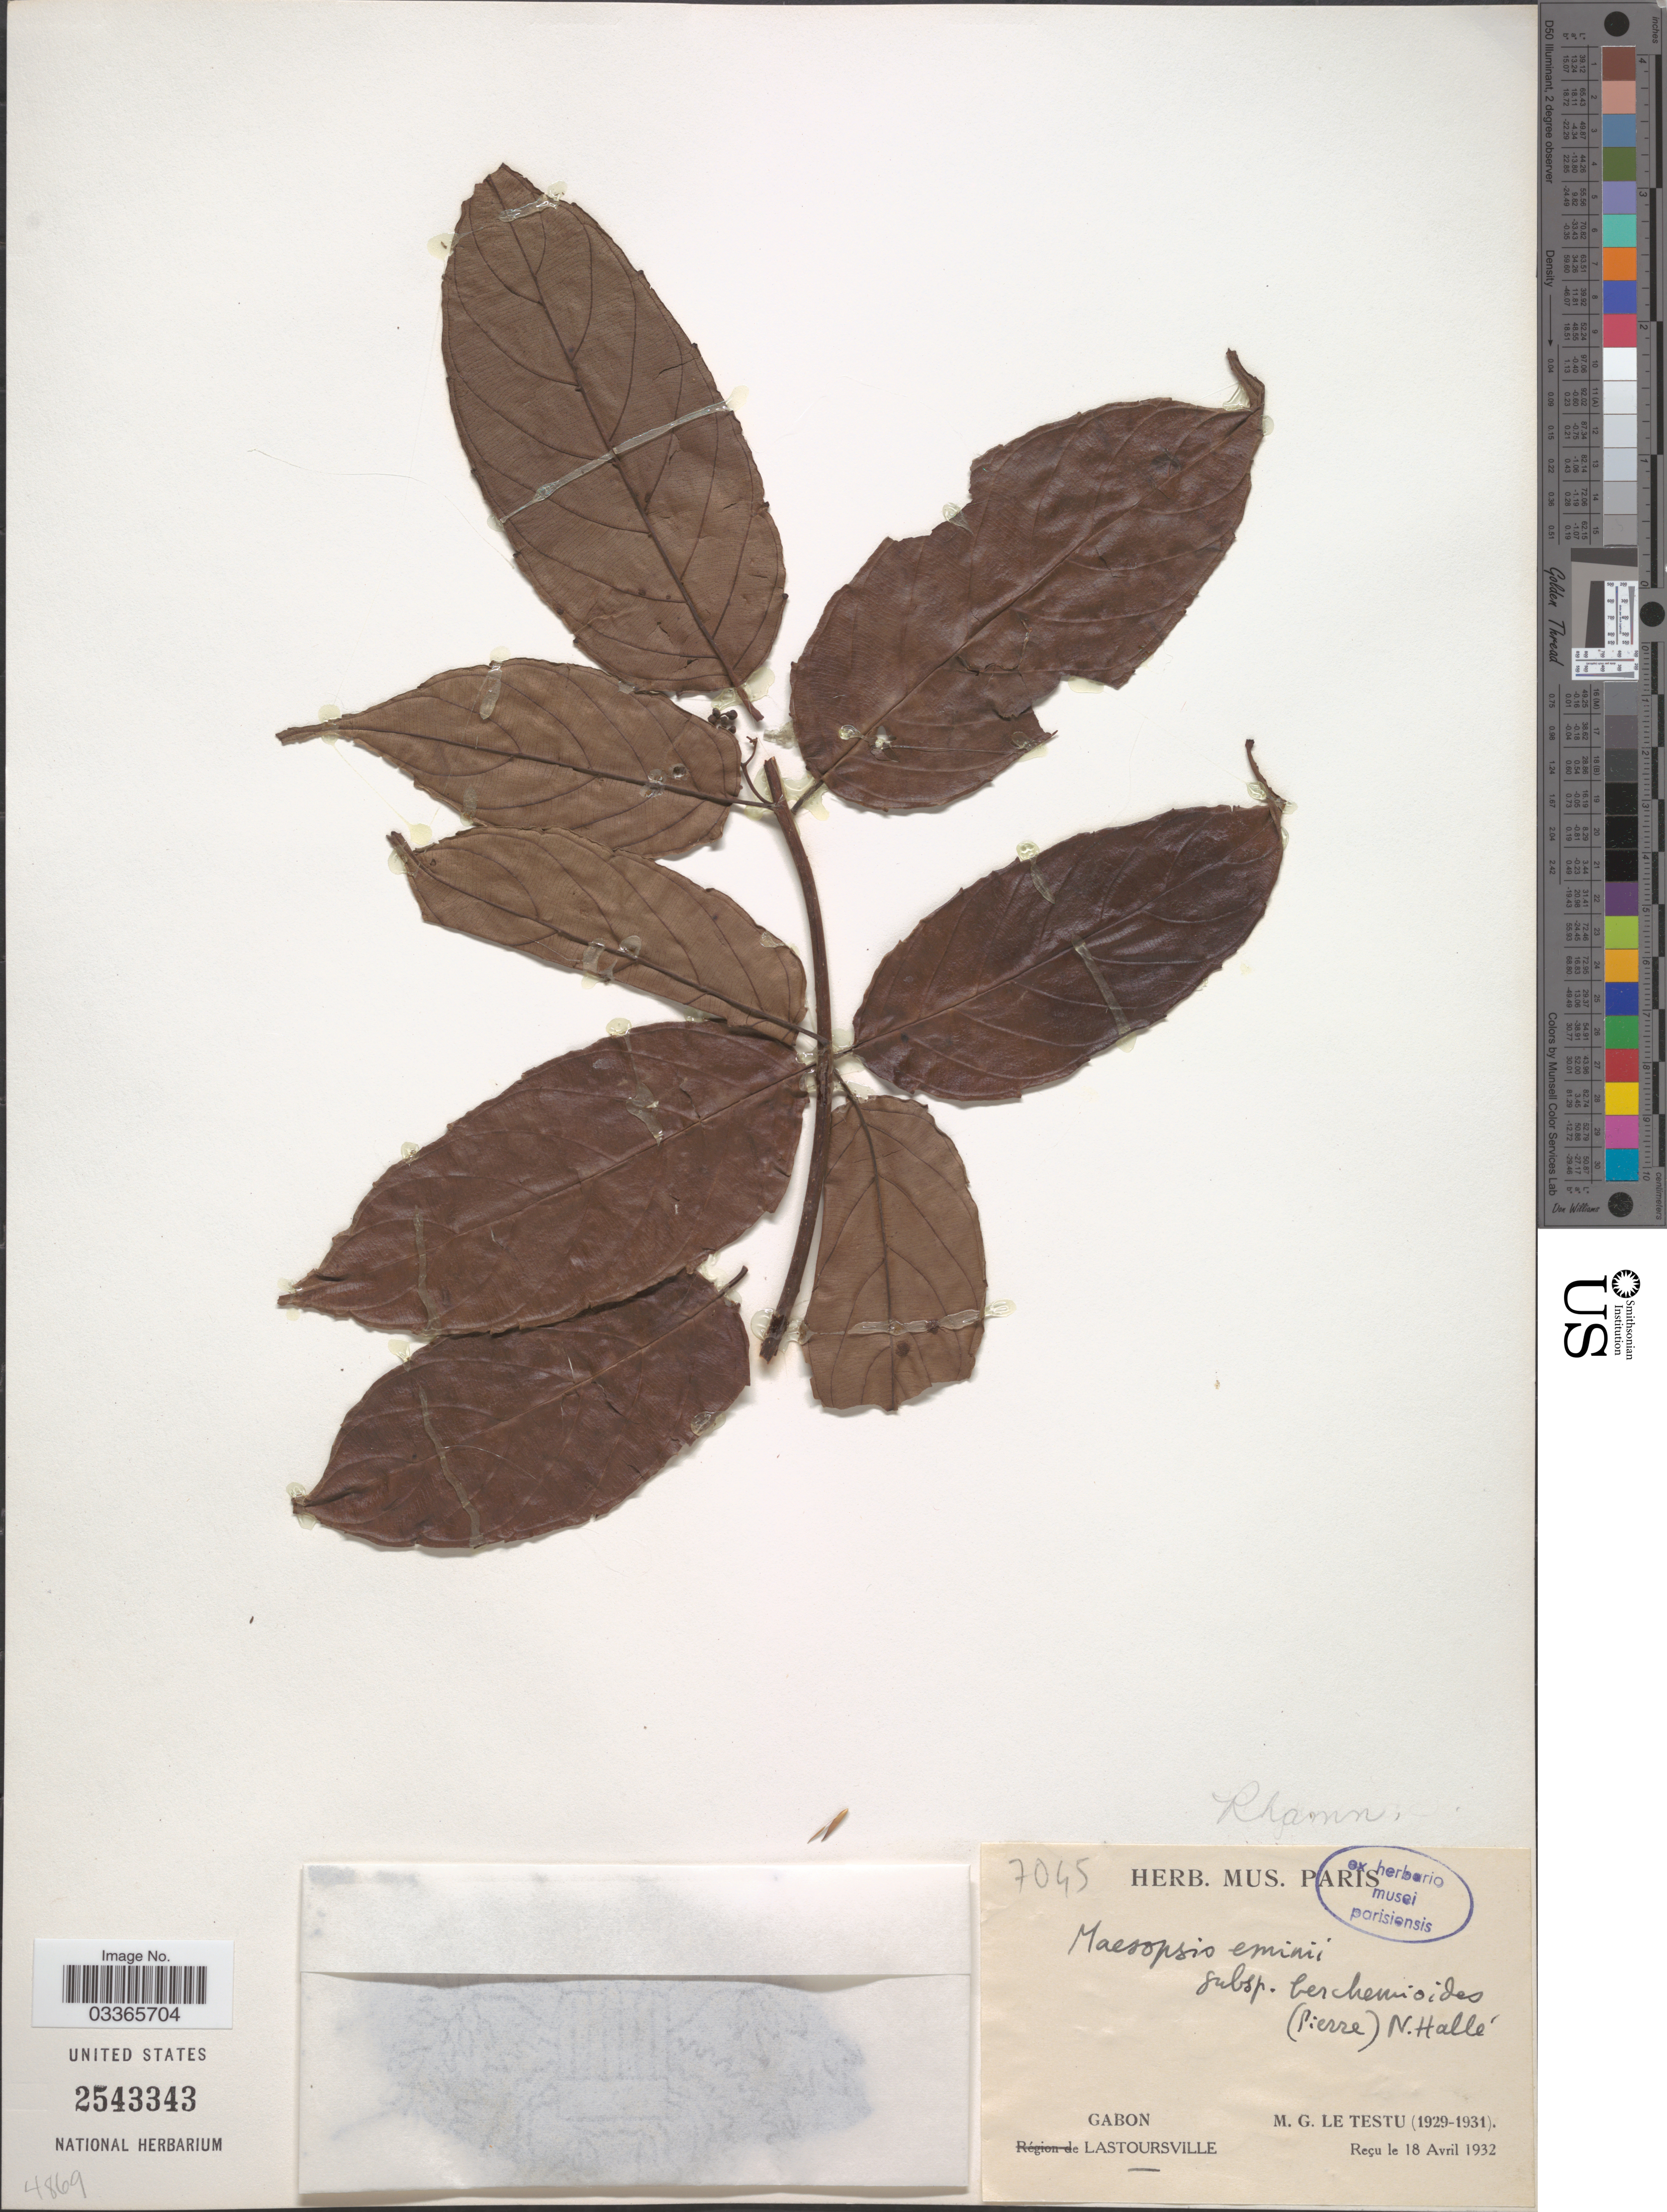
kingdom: Plantae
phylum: Tracheophyta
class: Magnoliopsida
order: Rosales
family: Rhamnaceae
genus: Maesopsis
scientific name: Maesopsis eminii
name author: Engl.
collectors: G. Le Testu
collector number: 7045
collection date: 1929/1931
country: Gabon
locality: Lastoursville.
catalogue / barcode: US 2543343